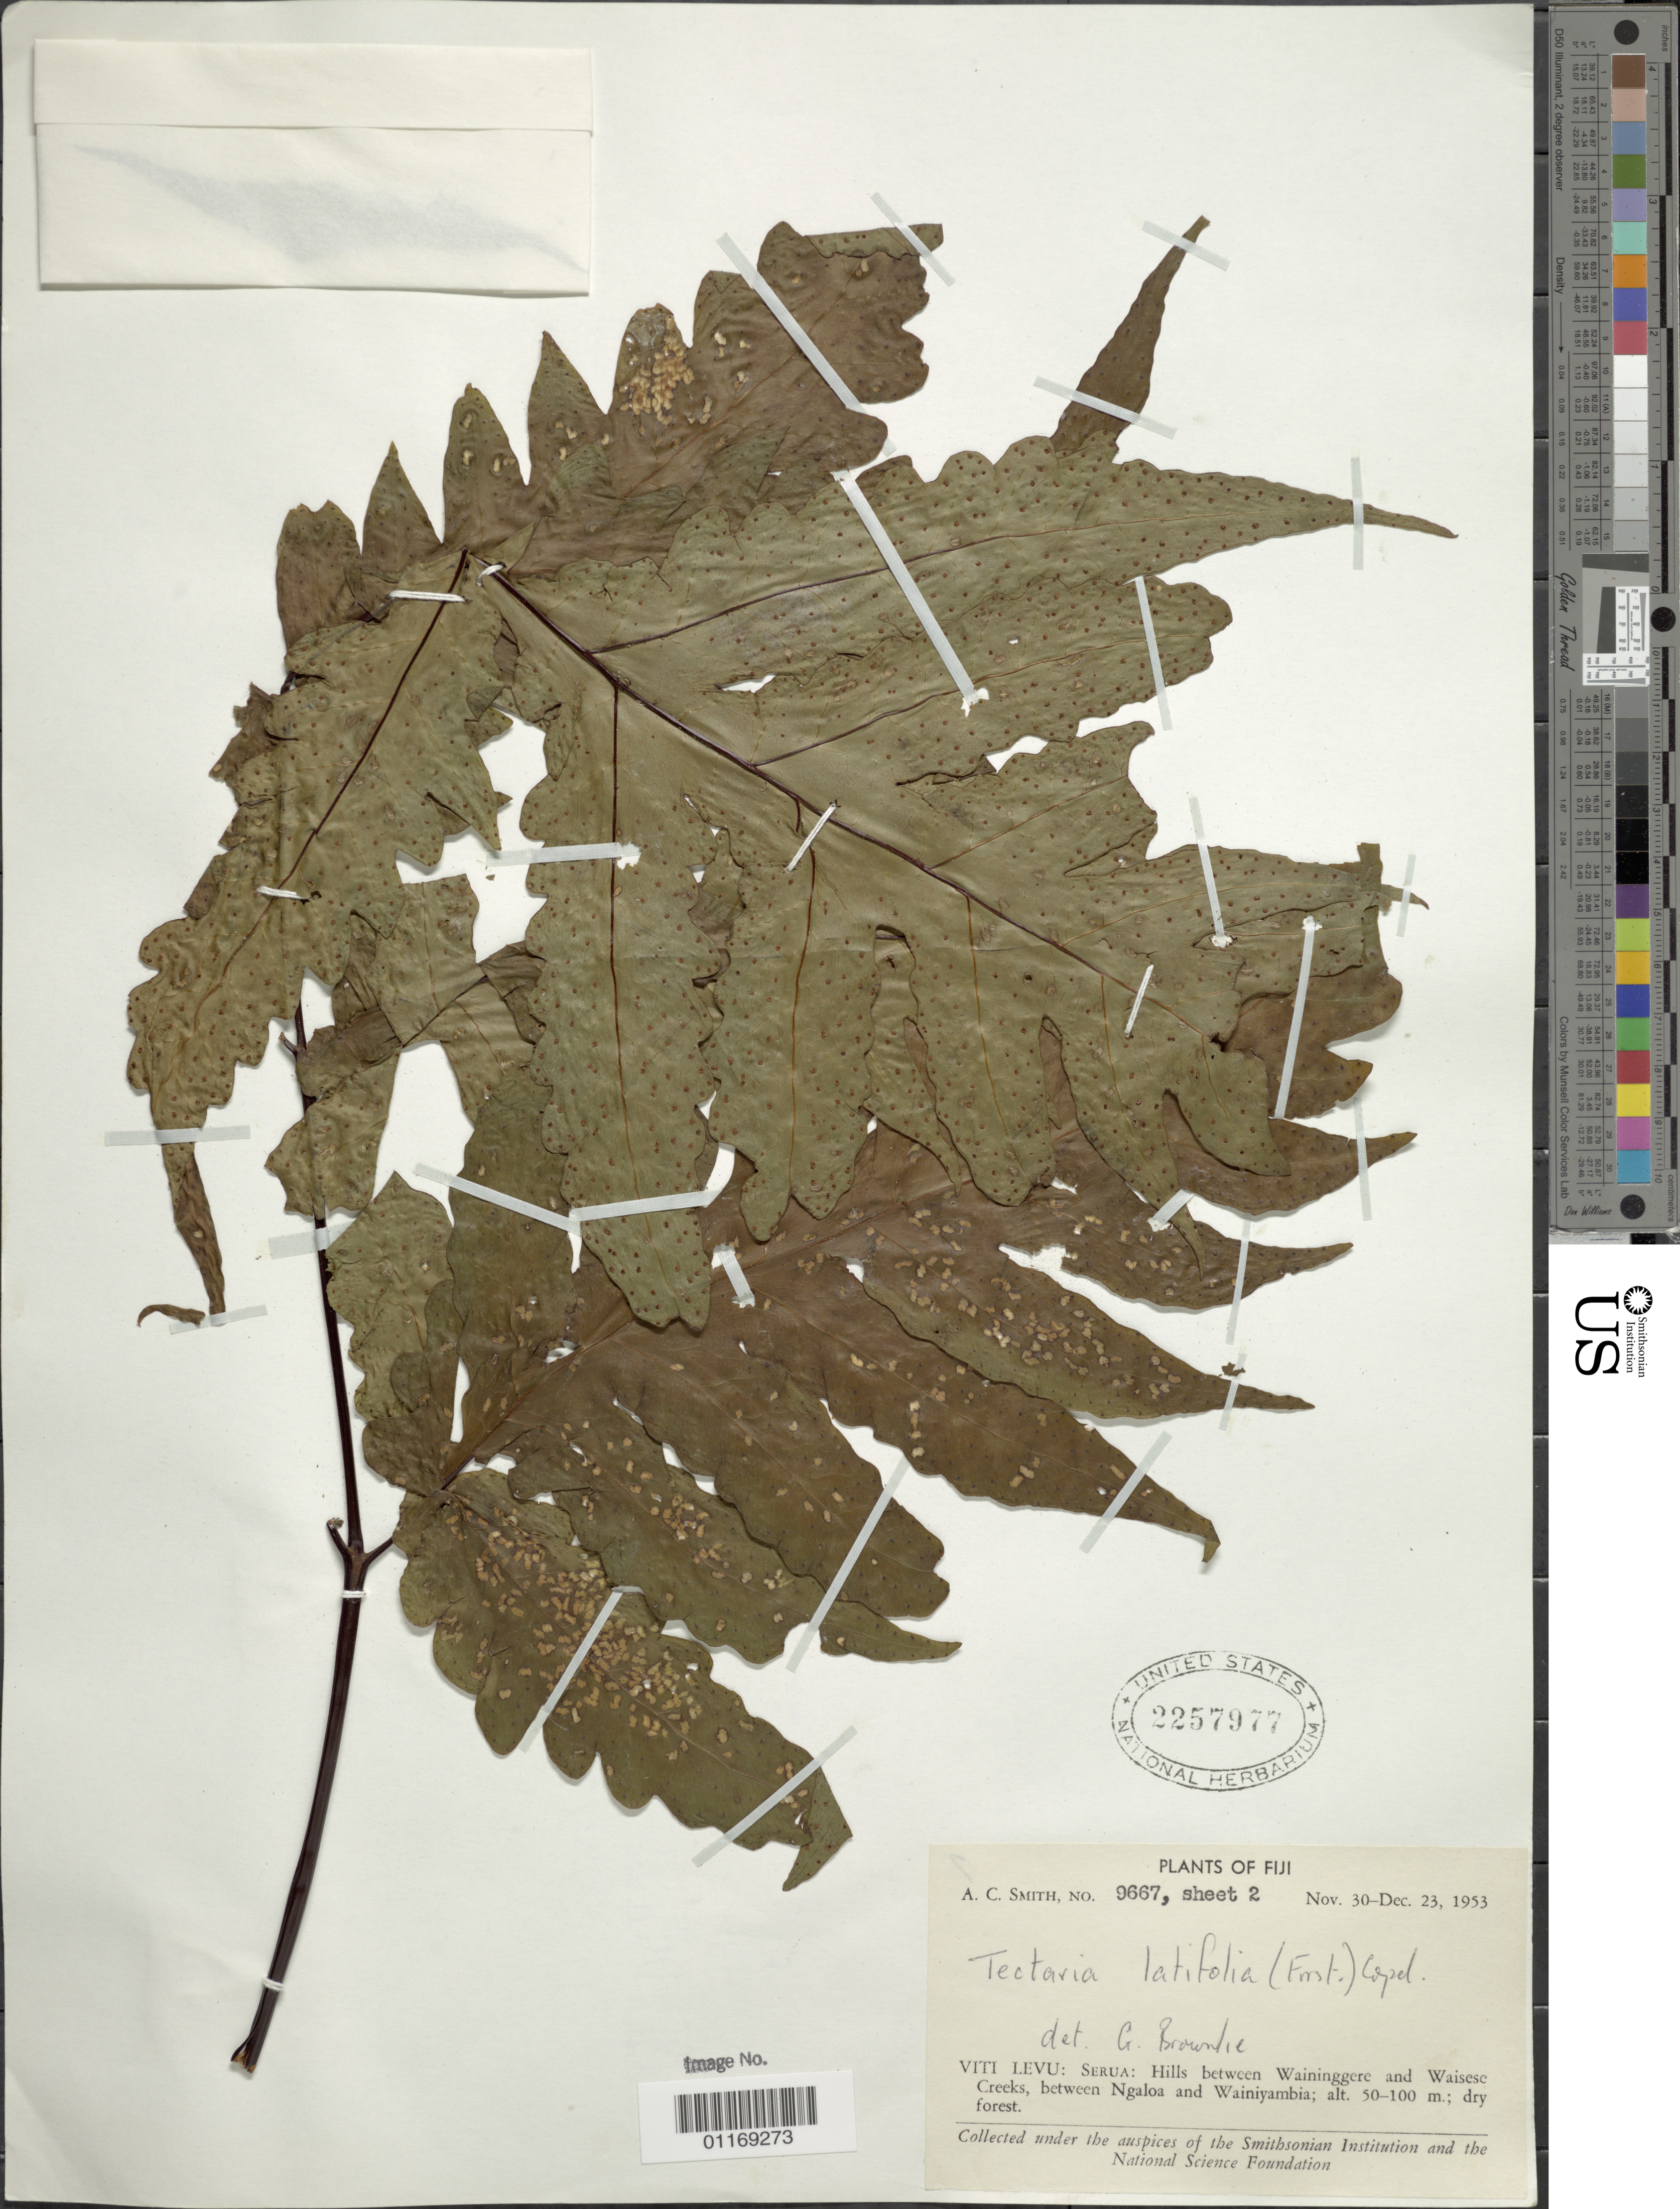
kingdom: Plantae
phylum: Tracheophyta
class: Polypodiopsida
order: Polypodiales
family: Tectariaceae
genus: Tectaria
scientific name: Tectaria latifolia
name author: (G. Forst.) Copel.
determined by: Brownlie, G.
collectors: A. C. Smith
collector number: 9667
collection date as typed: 30 Nov 1953 to 23 Dec 1953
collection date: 1953-11-30/1953-12-23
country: Fiji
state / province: Central Division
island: Viti Levu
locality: Serua Prov.: hills between waininggere and waisese creeks, between ngaloa and wainiyambia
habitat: Dry forest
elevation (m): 50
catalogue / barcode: US 2257977